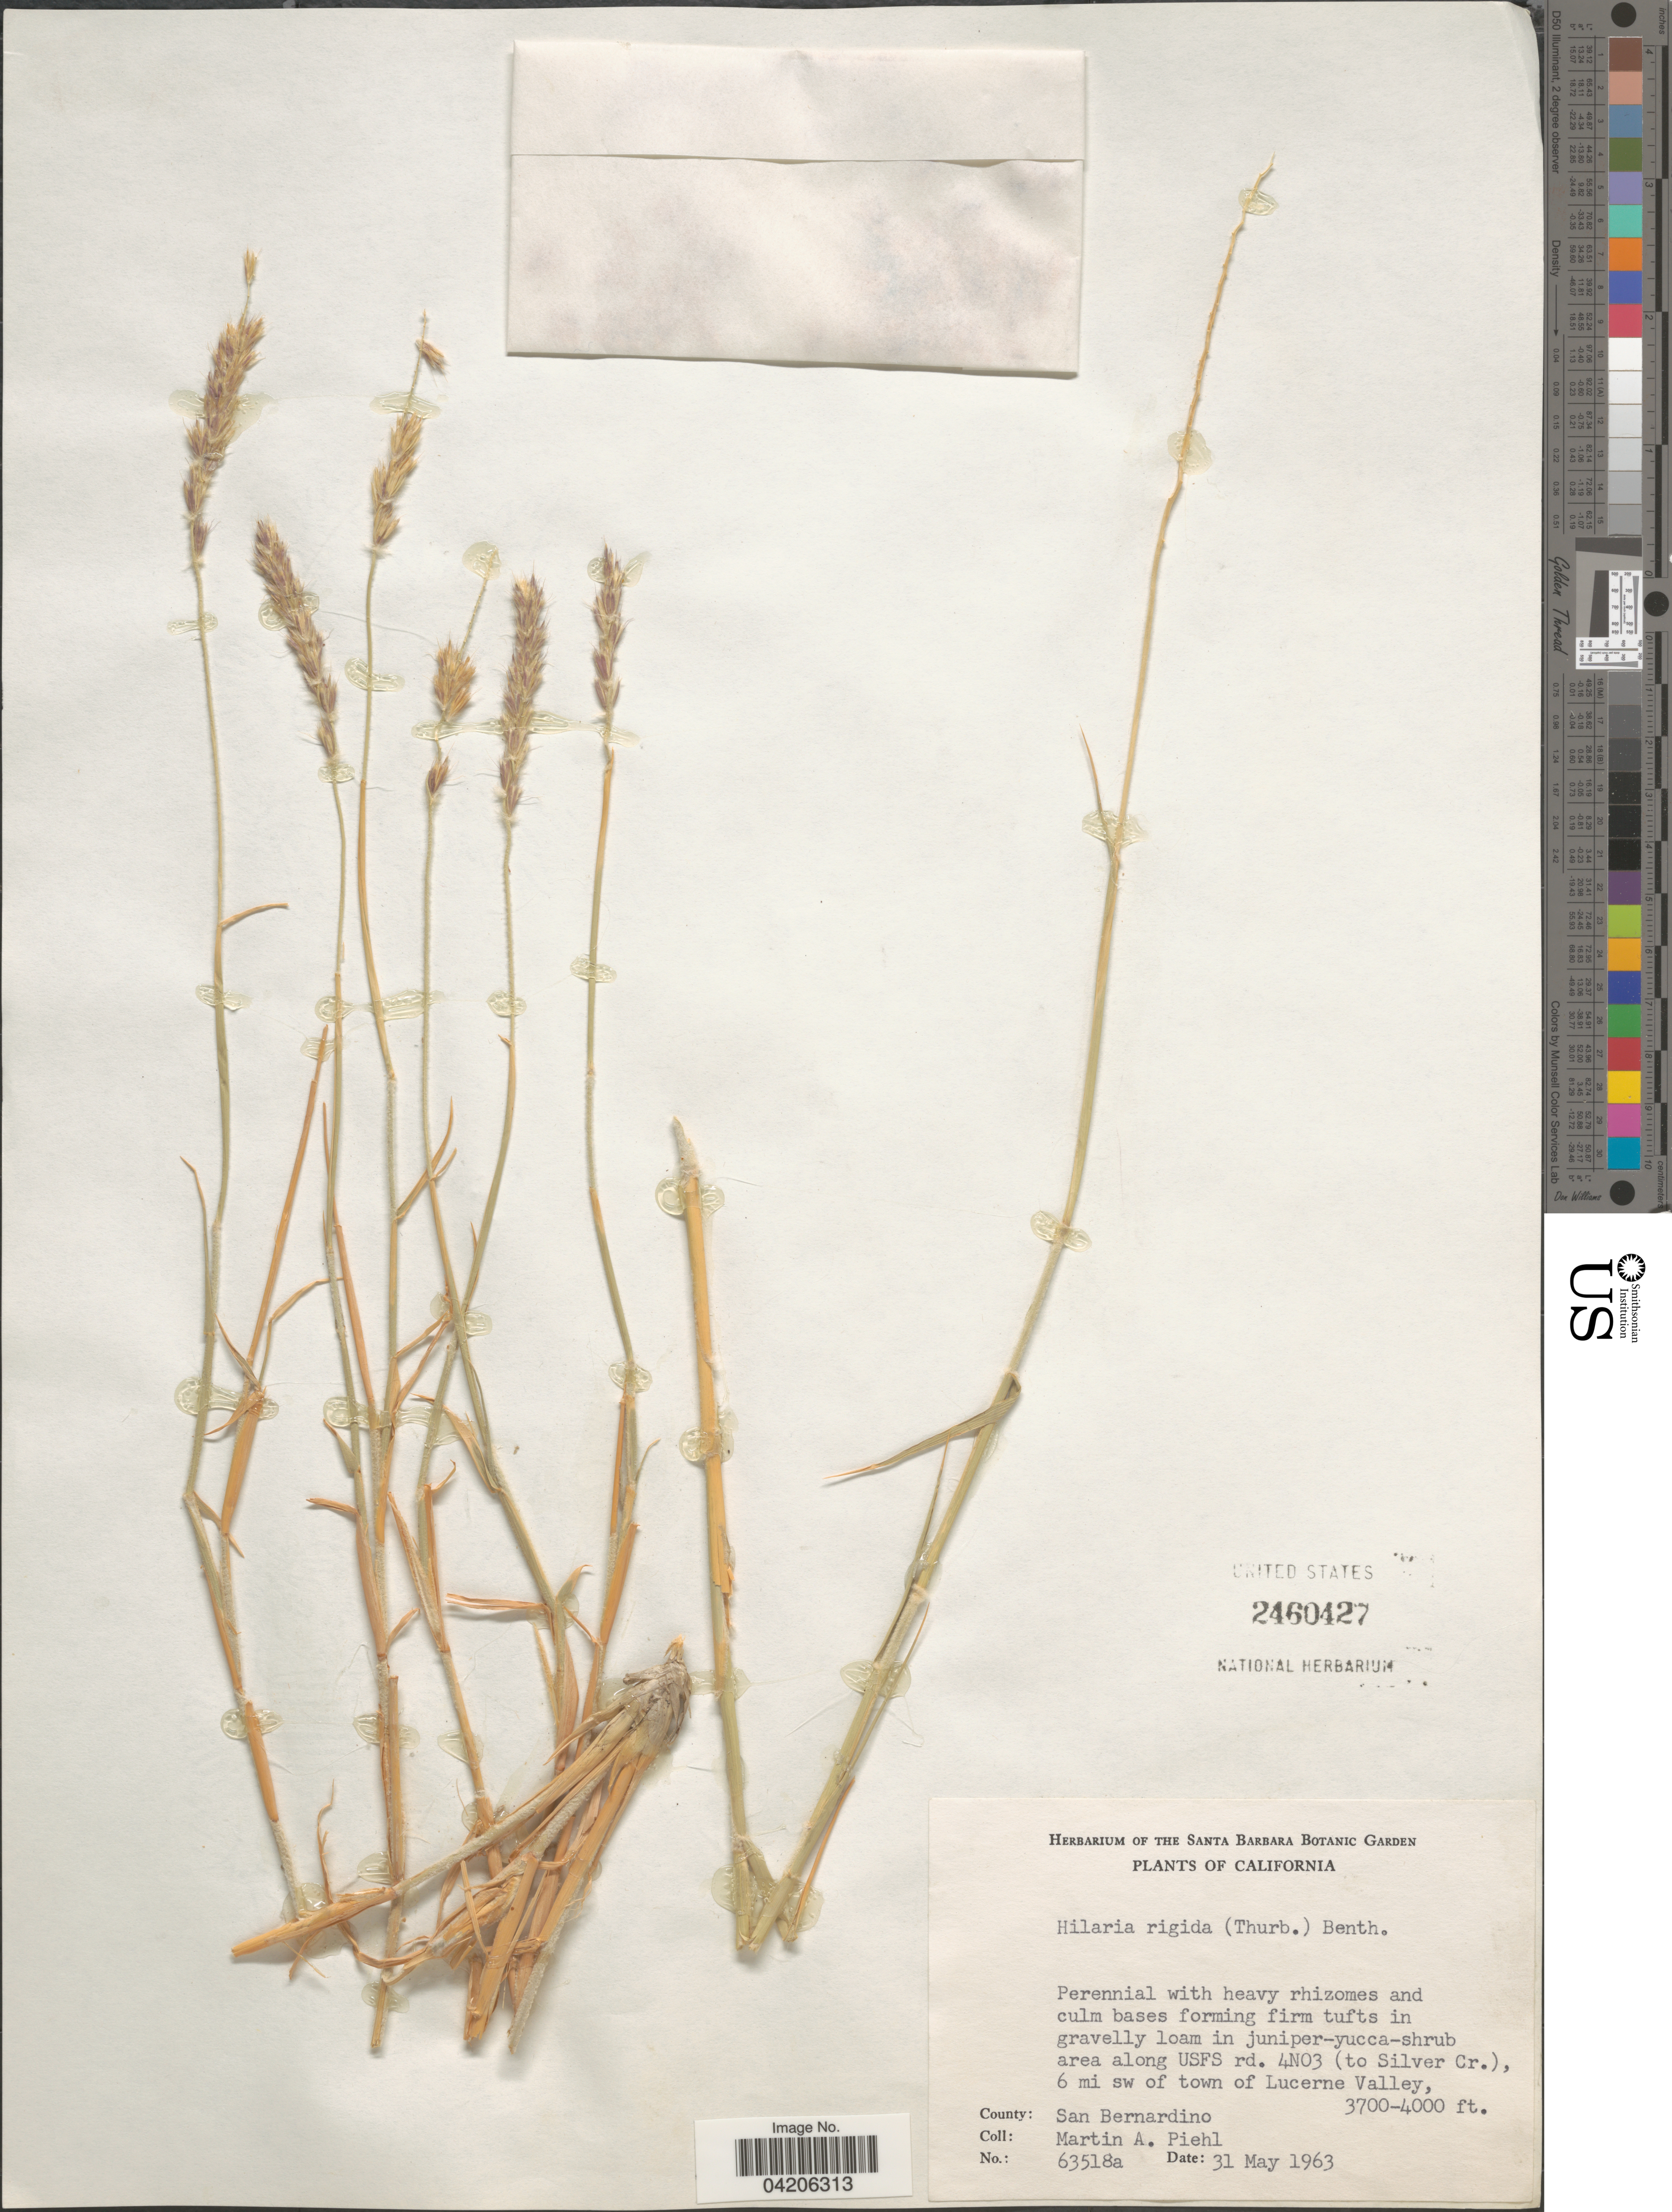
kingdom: Plantae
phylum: Tracheophyta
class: Liliopsida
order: Poales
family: Poaceae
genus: Hilaria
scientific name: Hilaria rigida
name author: (Thurb.) Benth. ex Scribn.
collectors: M. Piehl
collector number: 63518a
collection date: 1963-05-31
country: United States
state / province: California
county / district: San Bernardino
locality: Area along USFS rd. 4N03 (to Silver Cr.), 6 mi sw of town of Lucerne Valley. County: San Bernardino.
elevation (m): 1128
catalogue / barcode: US 2460427